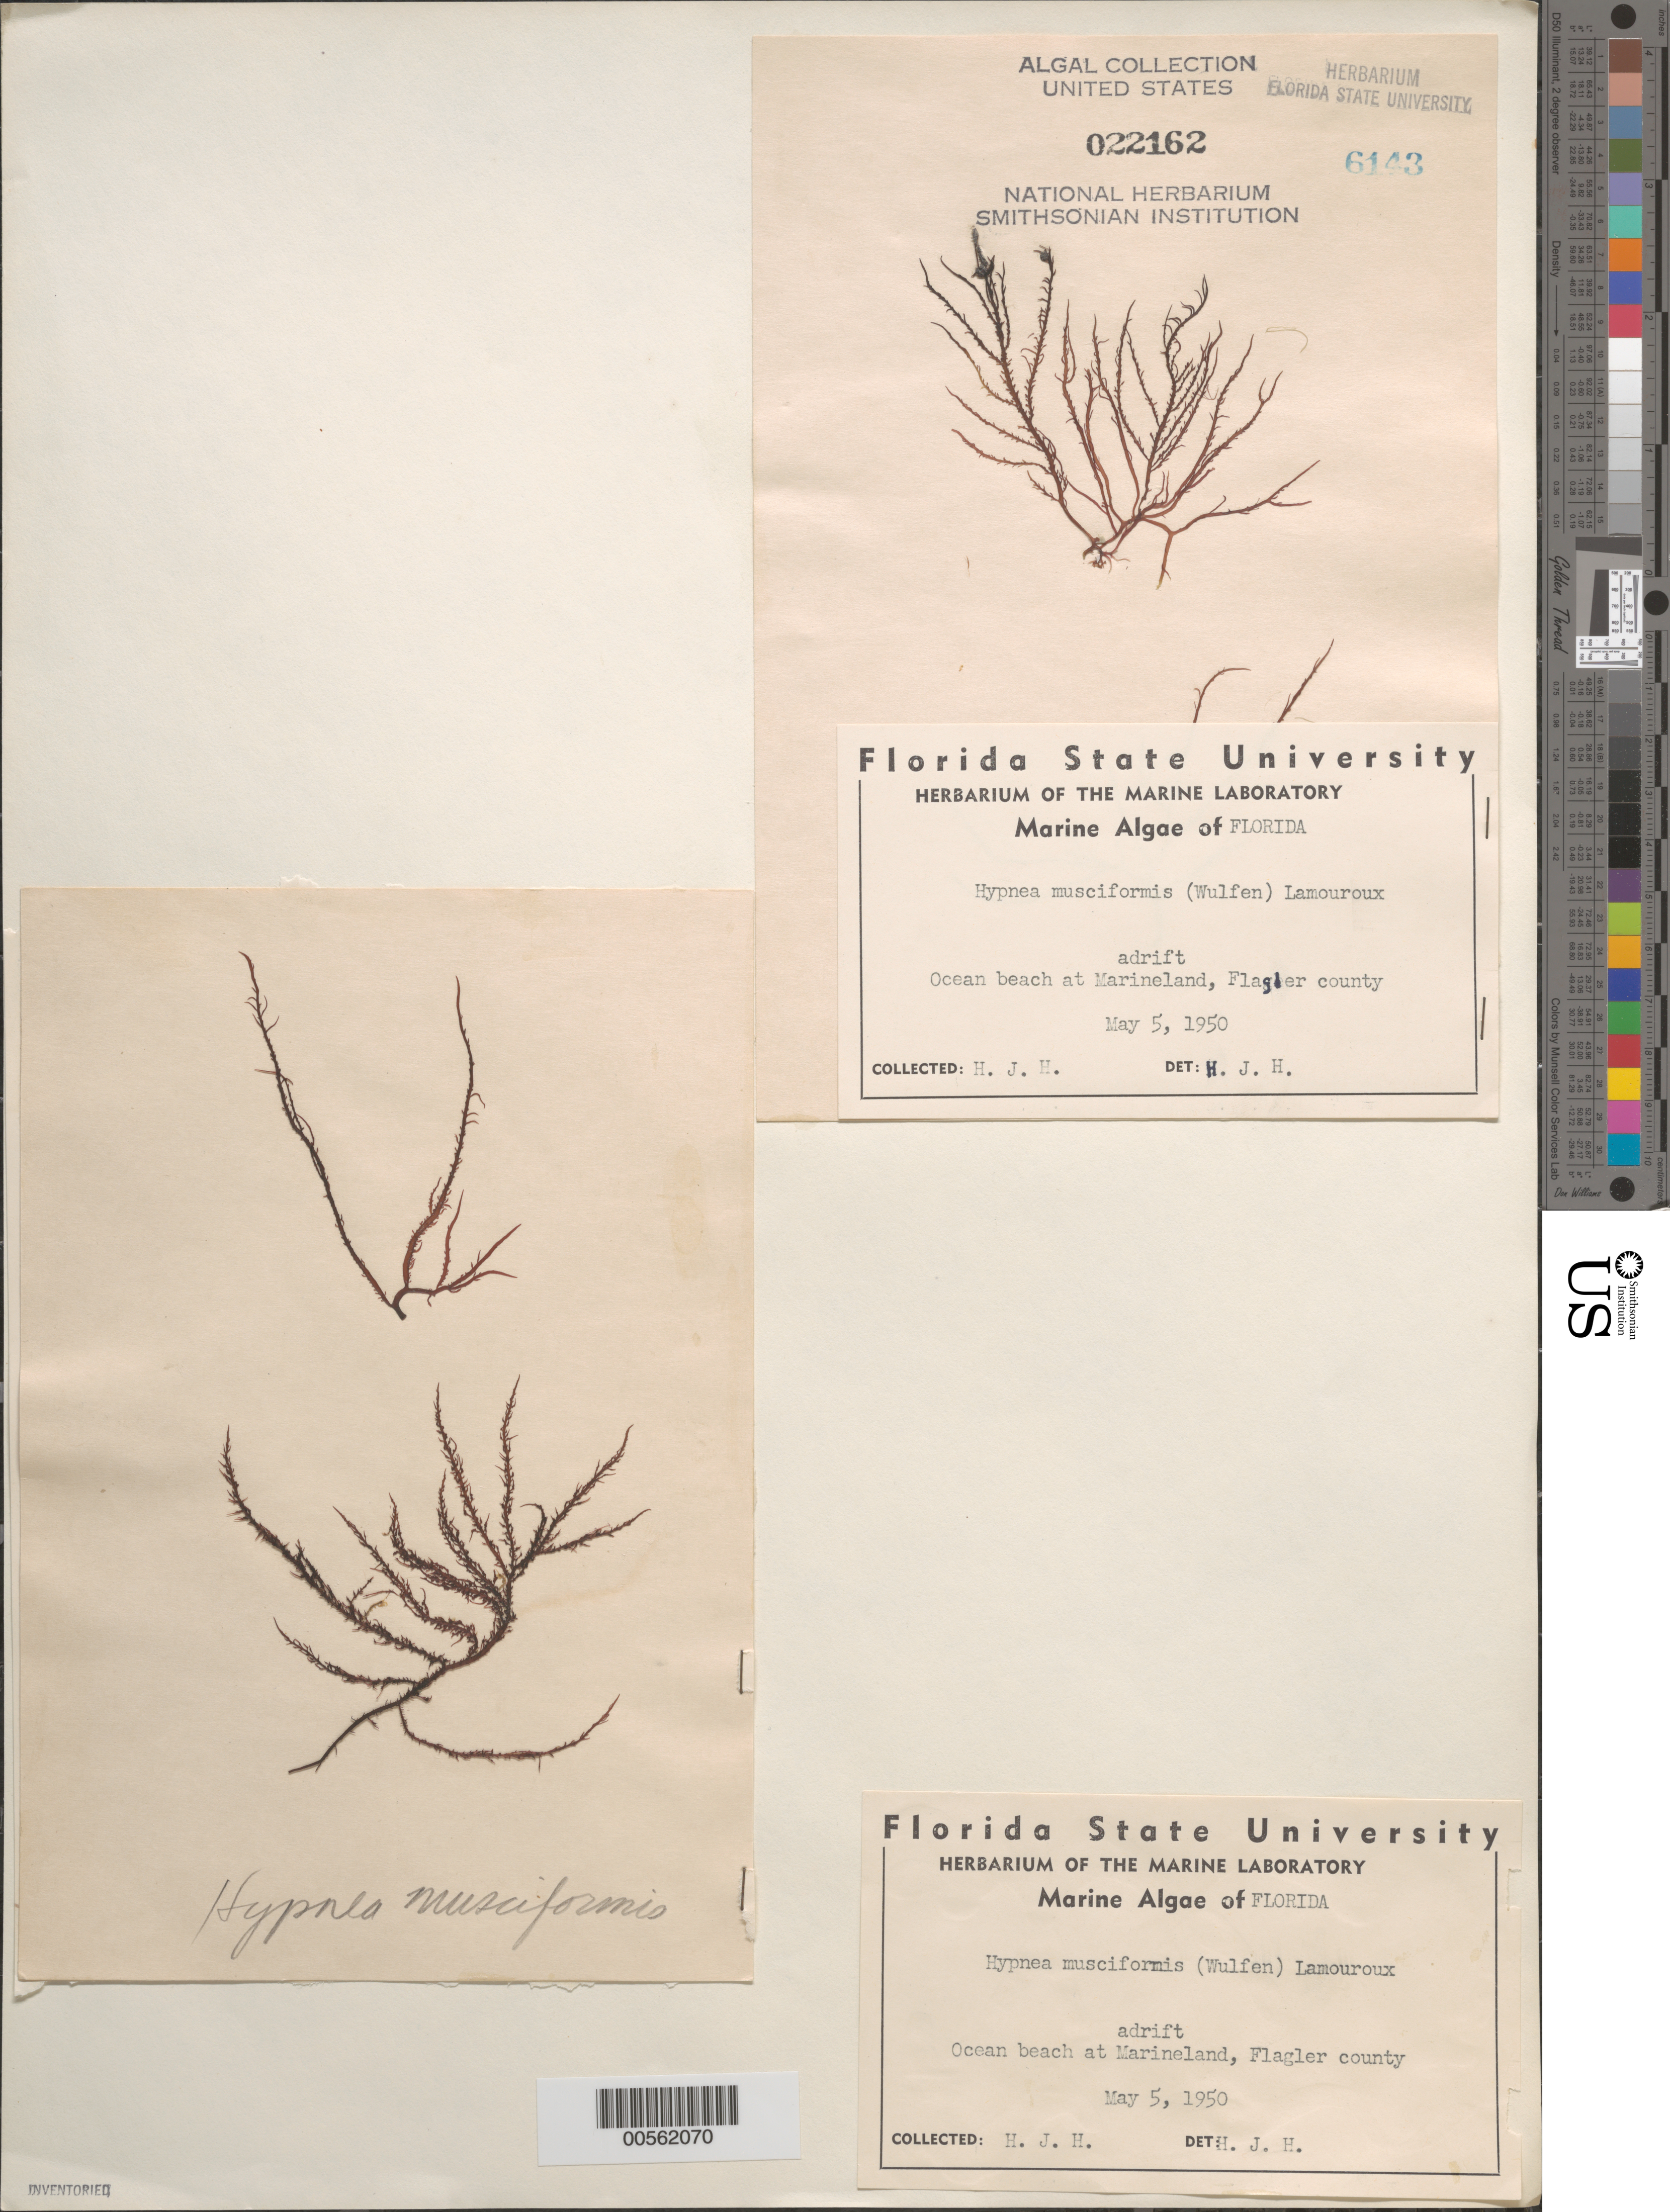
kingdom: Plantae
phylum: Rhodophyta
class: Florideophyceae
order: Gigartinales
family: Cystocloniaceae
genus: Hypnea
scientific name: Hypnea musciformis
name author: (Wulfen) J.V.Lamouroux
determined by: Humm, Harold J.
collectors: H. J. Humm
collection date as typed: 05 May 1950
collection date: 1950-05-05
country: United States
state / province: Florida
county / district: Flagler County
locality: Marineland ocean beach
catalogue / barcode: US 22162